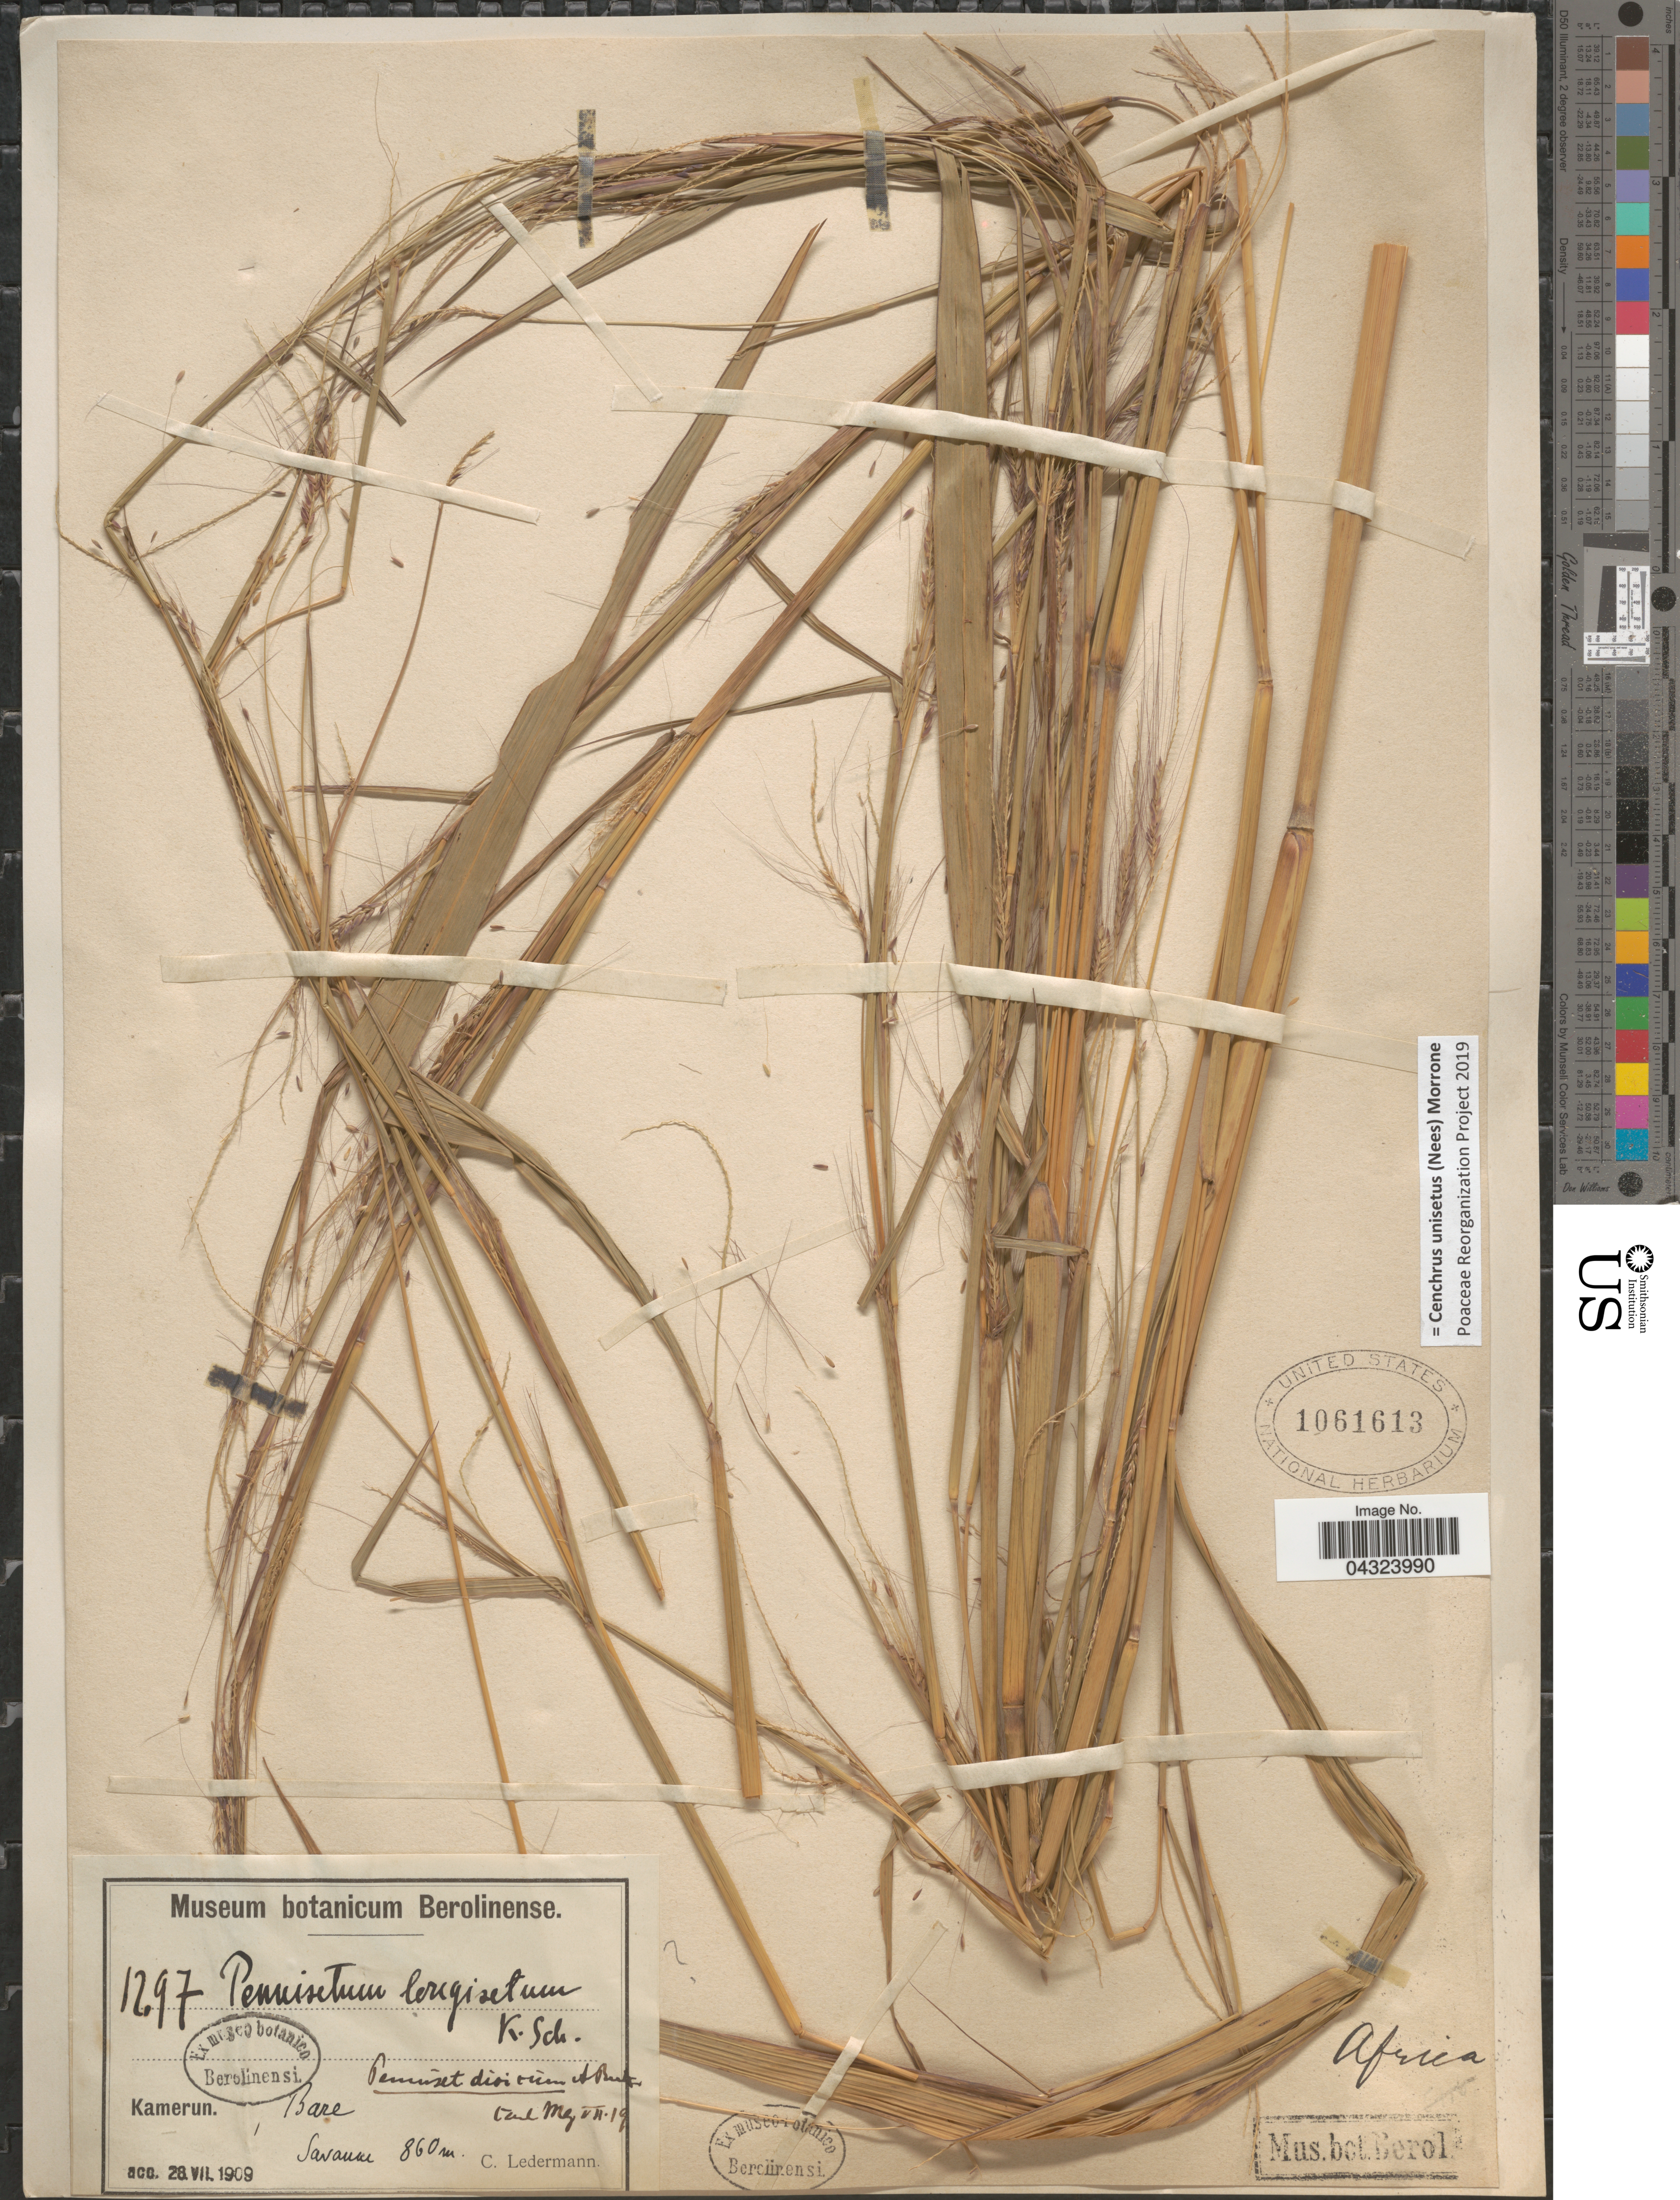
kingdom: Plantae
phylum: Tracheophyta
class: Liliopsida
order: Poales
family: Poaceae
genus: Cenchrus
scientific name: Cenchrus unisetus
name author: (Nees) Morrone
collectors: C. Ledermann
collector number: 1297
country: Cameroon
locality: Kamerun, Bare.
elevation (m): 860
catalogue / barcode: US 1061613